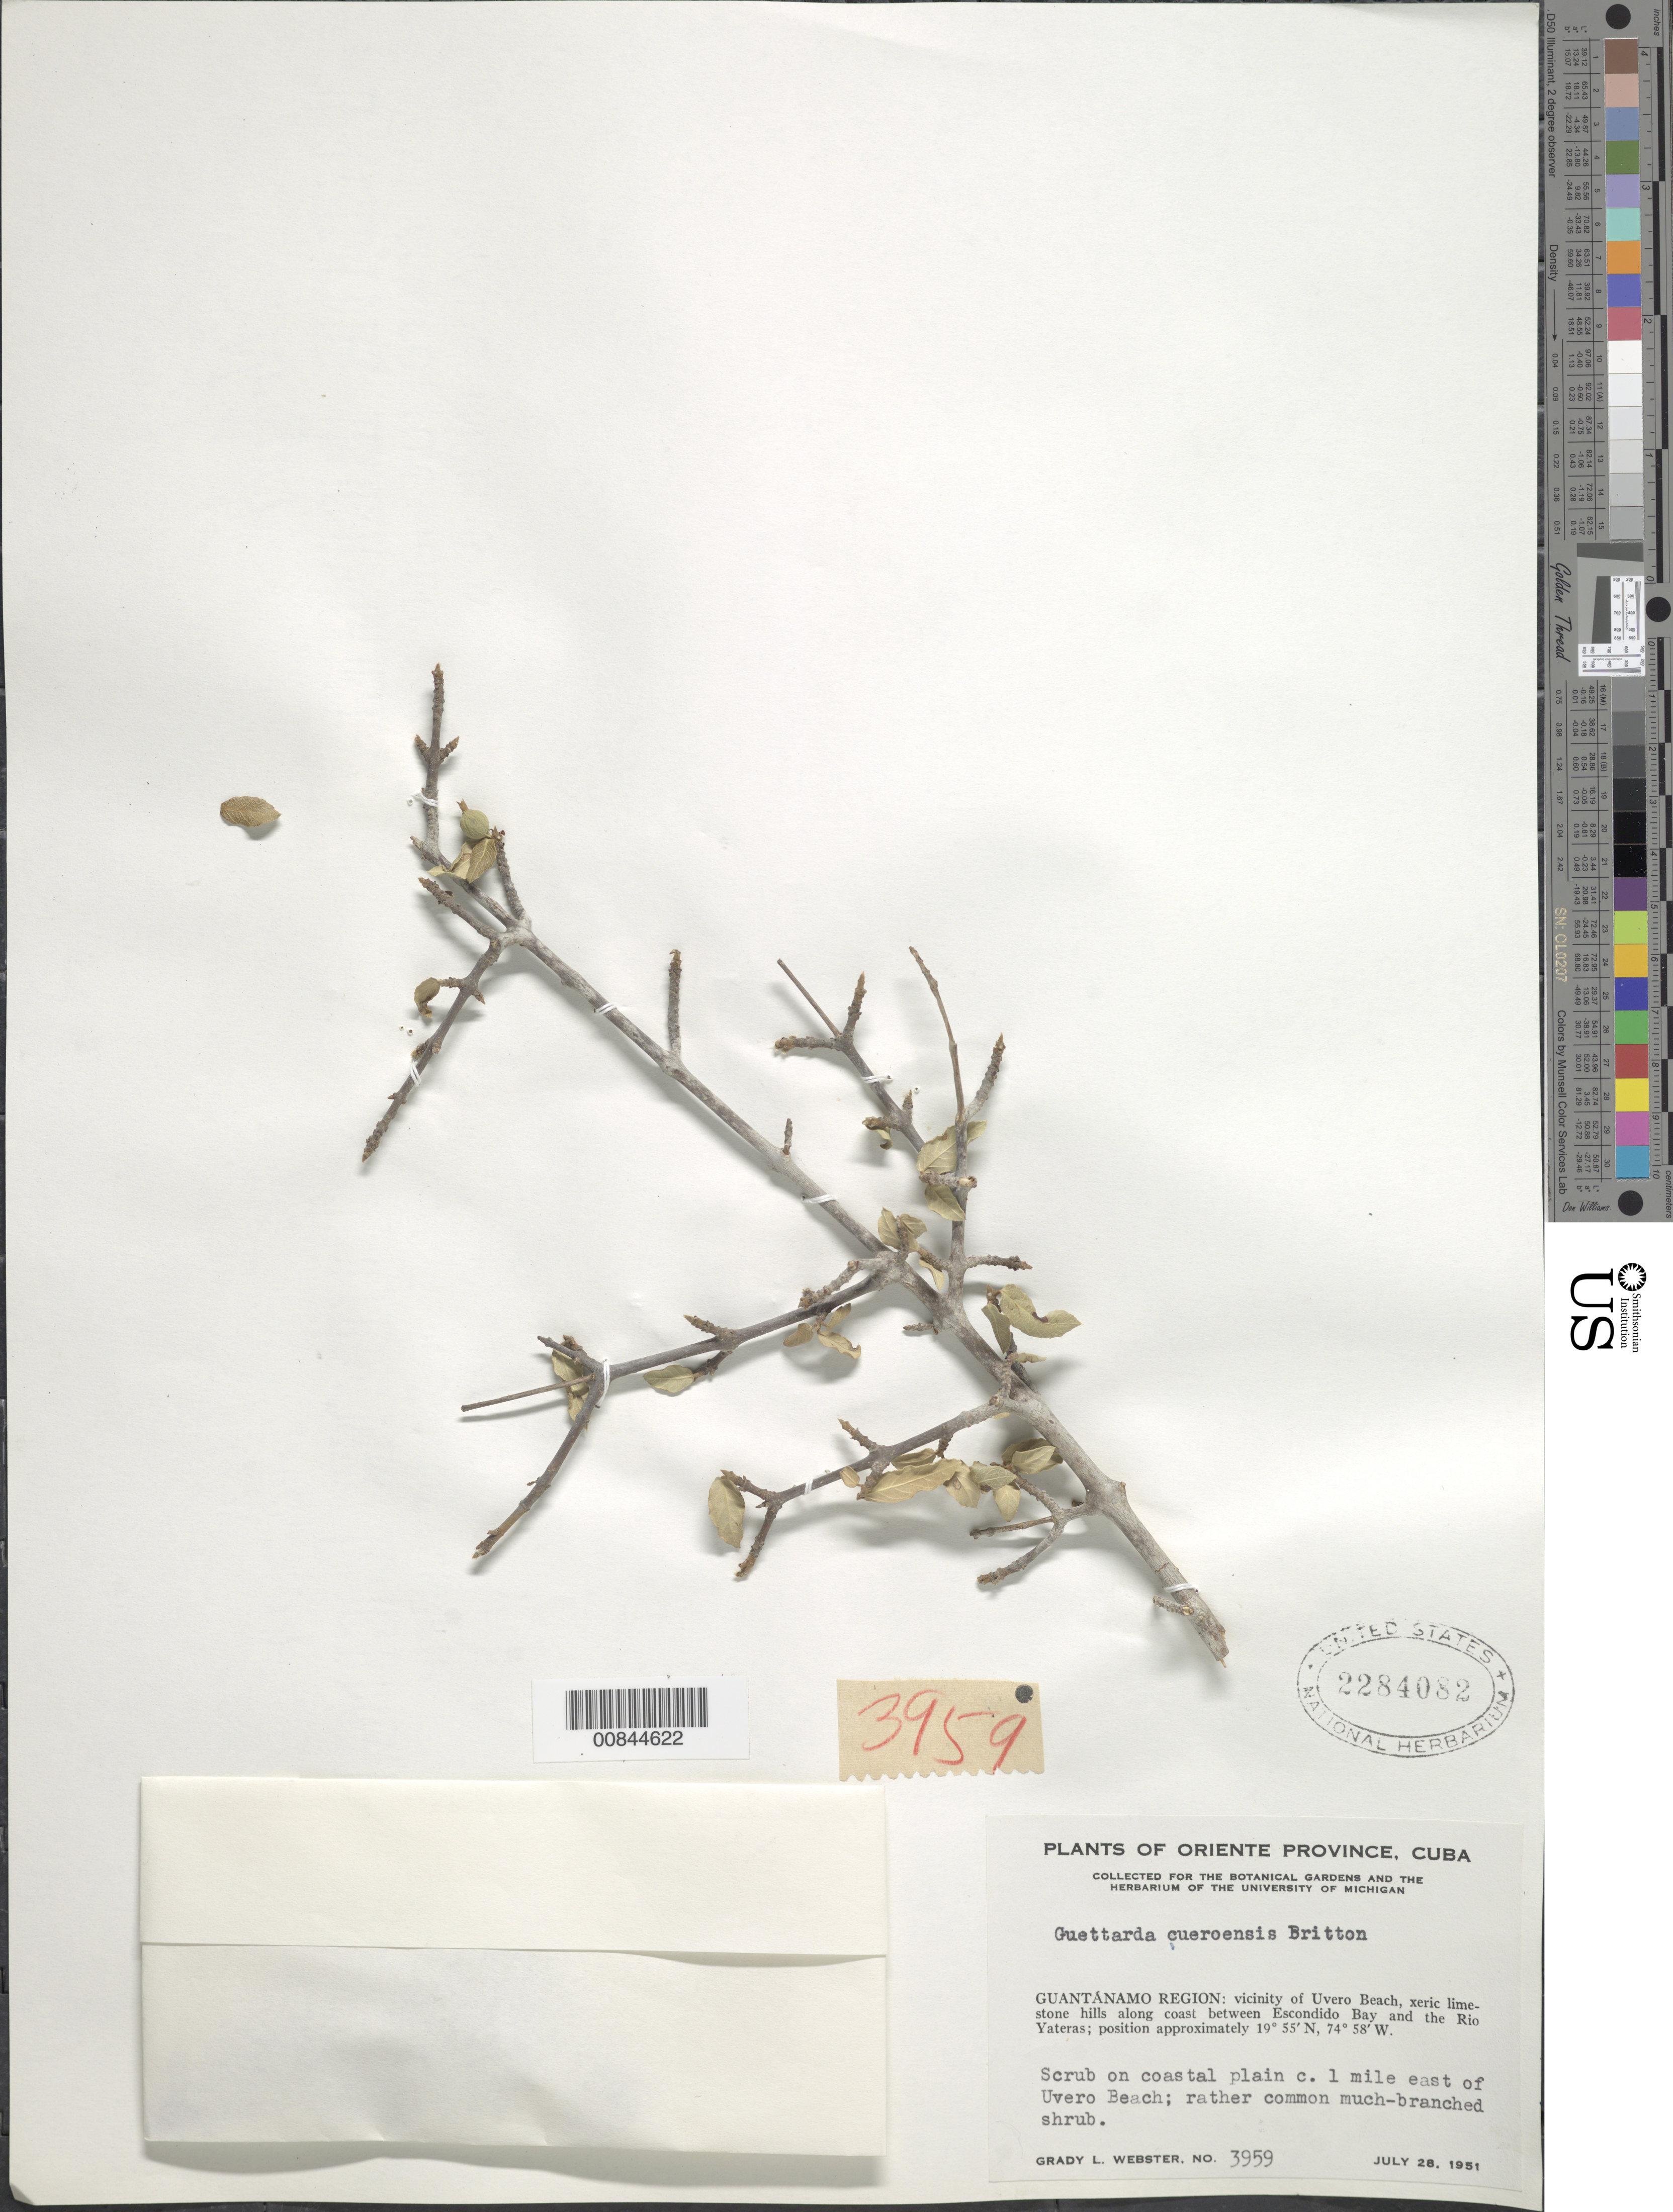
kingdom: Plantae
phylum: Tracheophyta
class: Magnoliopsida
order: Gentianales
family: Rubiaceae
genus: Guettarda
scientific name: Guettarda cueroensis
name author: Britton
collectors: G. L. Webster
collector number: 3959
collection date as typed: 28 Jul 1951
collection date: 1951-07-28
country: Cuba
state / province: Oriente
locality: Guantánamo Region: About 1 mile east of Uvero Beach, hills along coast between Escondido Bay and the Rio Yateras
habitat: Scrub on coastal plain, xeric limestone hills along coast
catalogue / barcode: US 2284082